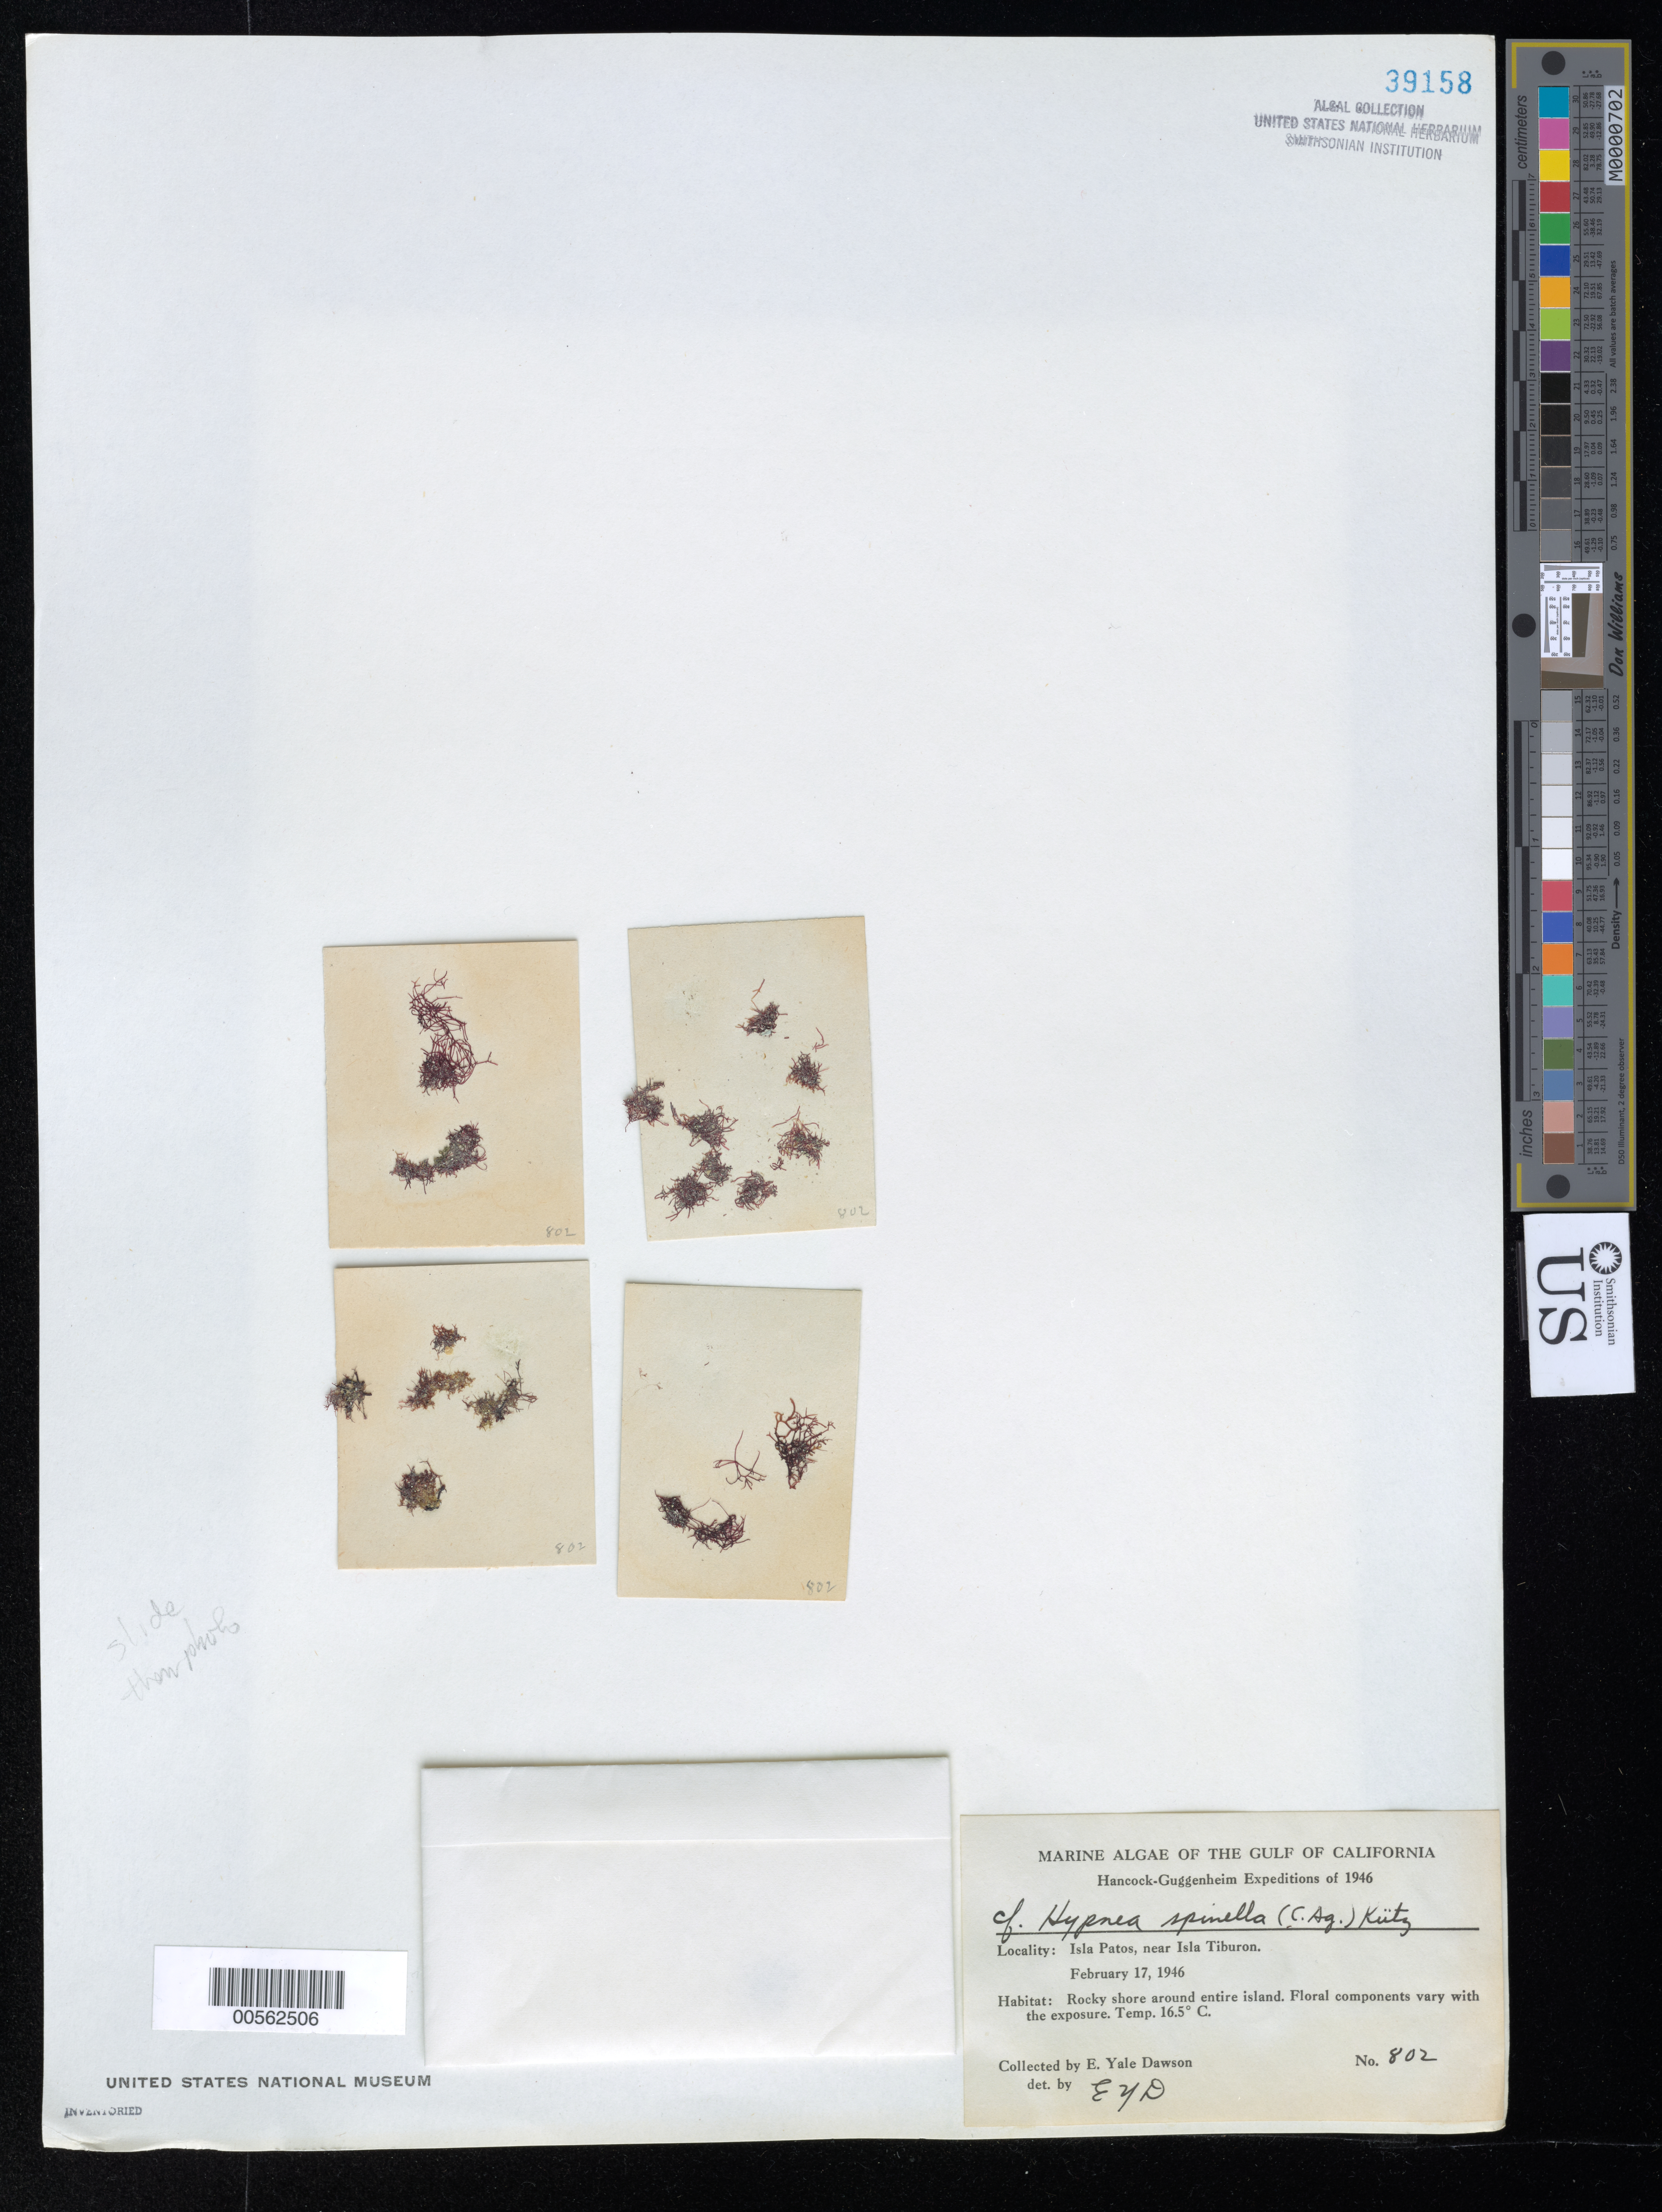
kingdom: Plantae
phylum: Rhodophyta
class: Florideophyceae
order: Gigartinales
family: Cystocloniaceae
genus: Hypnea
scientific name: Hypnea spinella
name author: (C. Agardh) Kütz.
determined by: Dawson, E. Y.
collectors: E. Y. Dawson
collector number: EYD 802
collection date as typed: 17 Feb 1946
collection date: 1946-02-17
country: Mexico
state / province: Sonora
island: Isla Patos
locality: Near Isla Tiburon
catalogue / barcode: US 39158